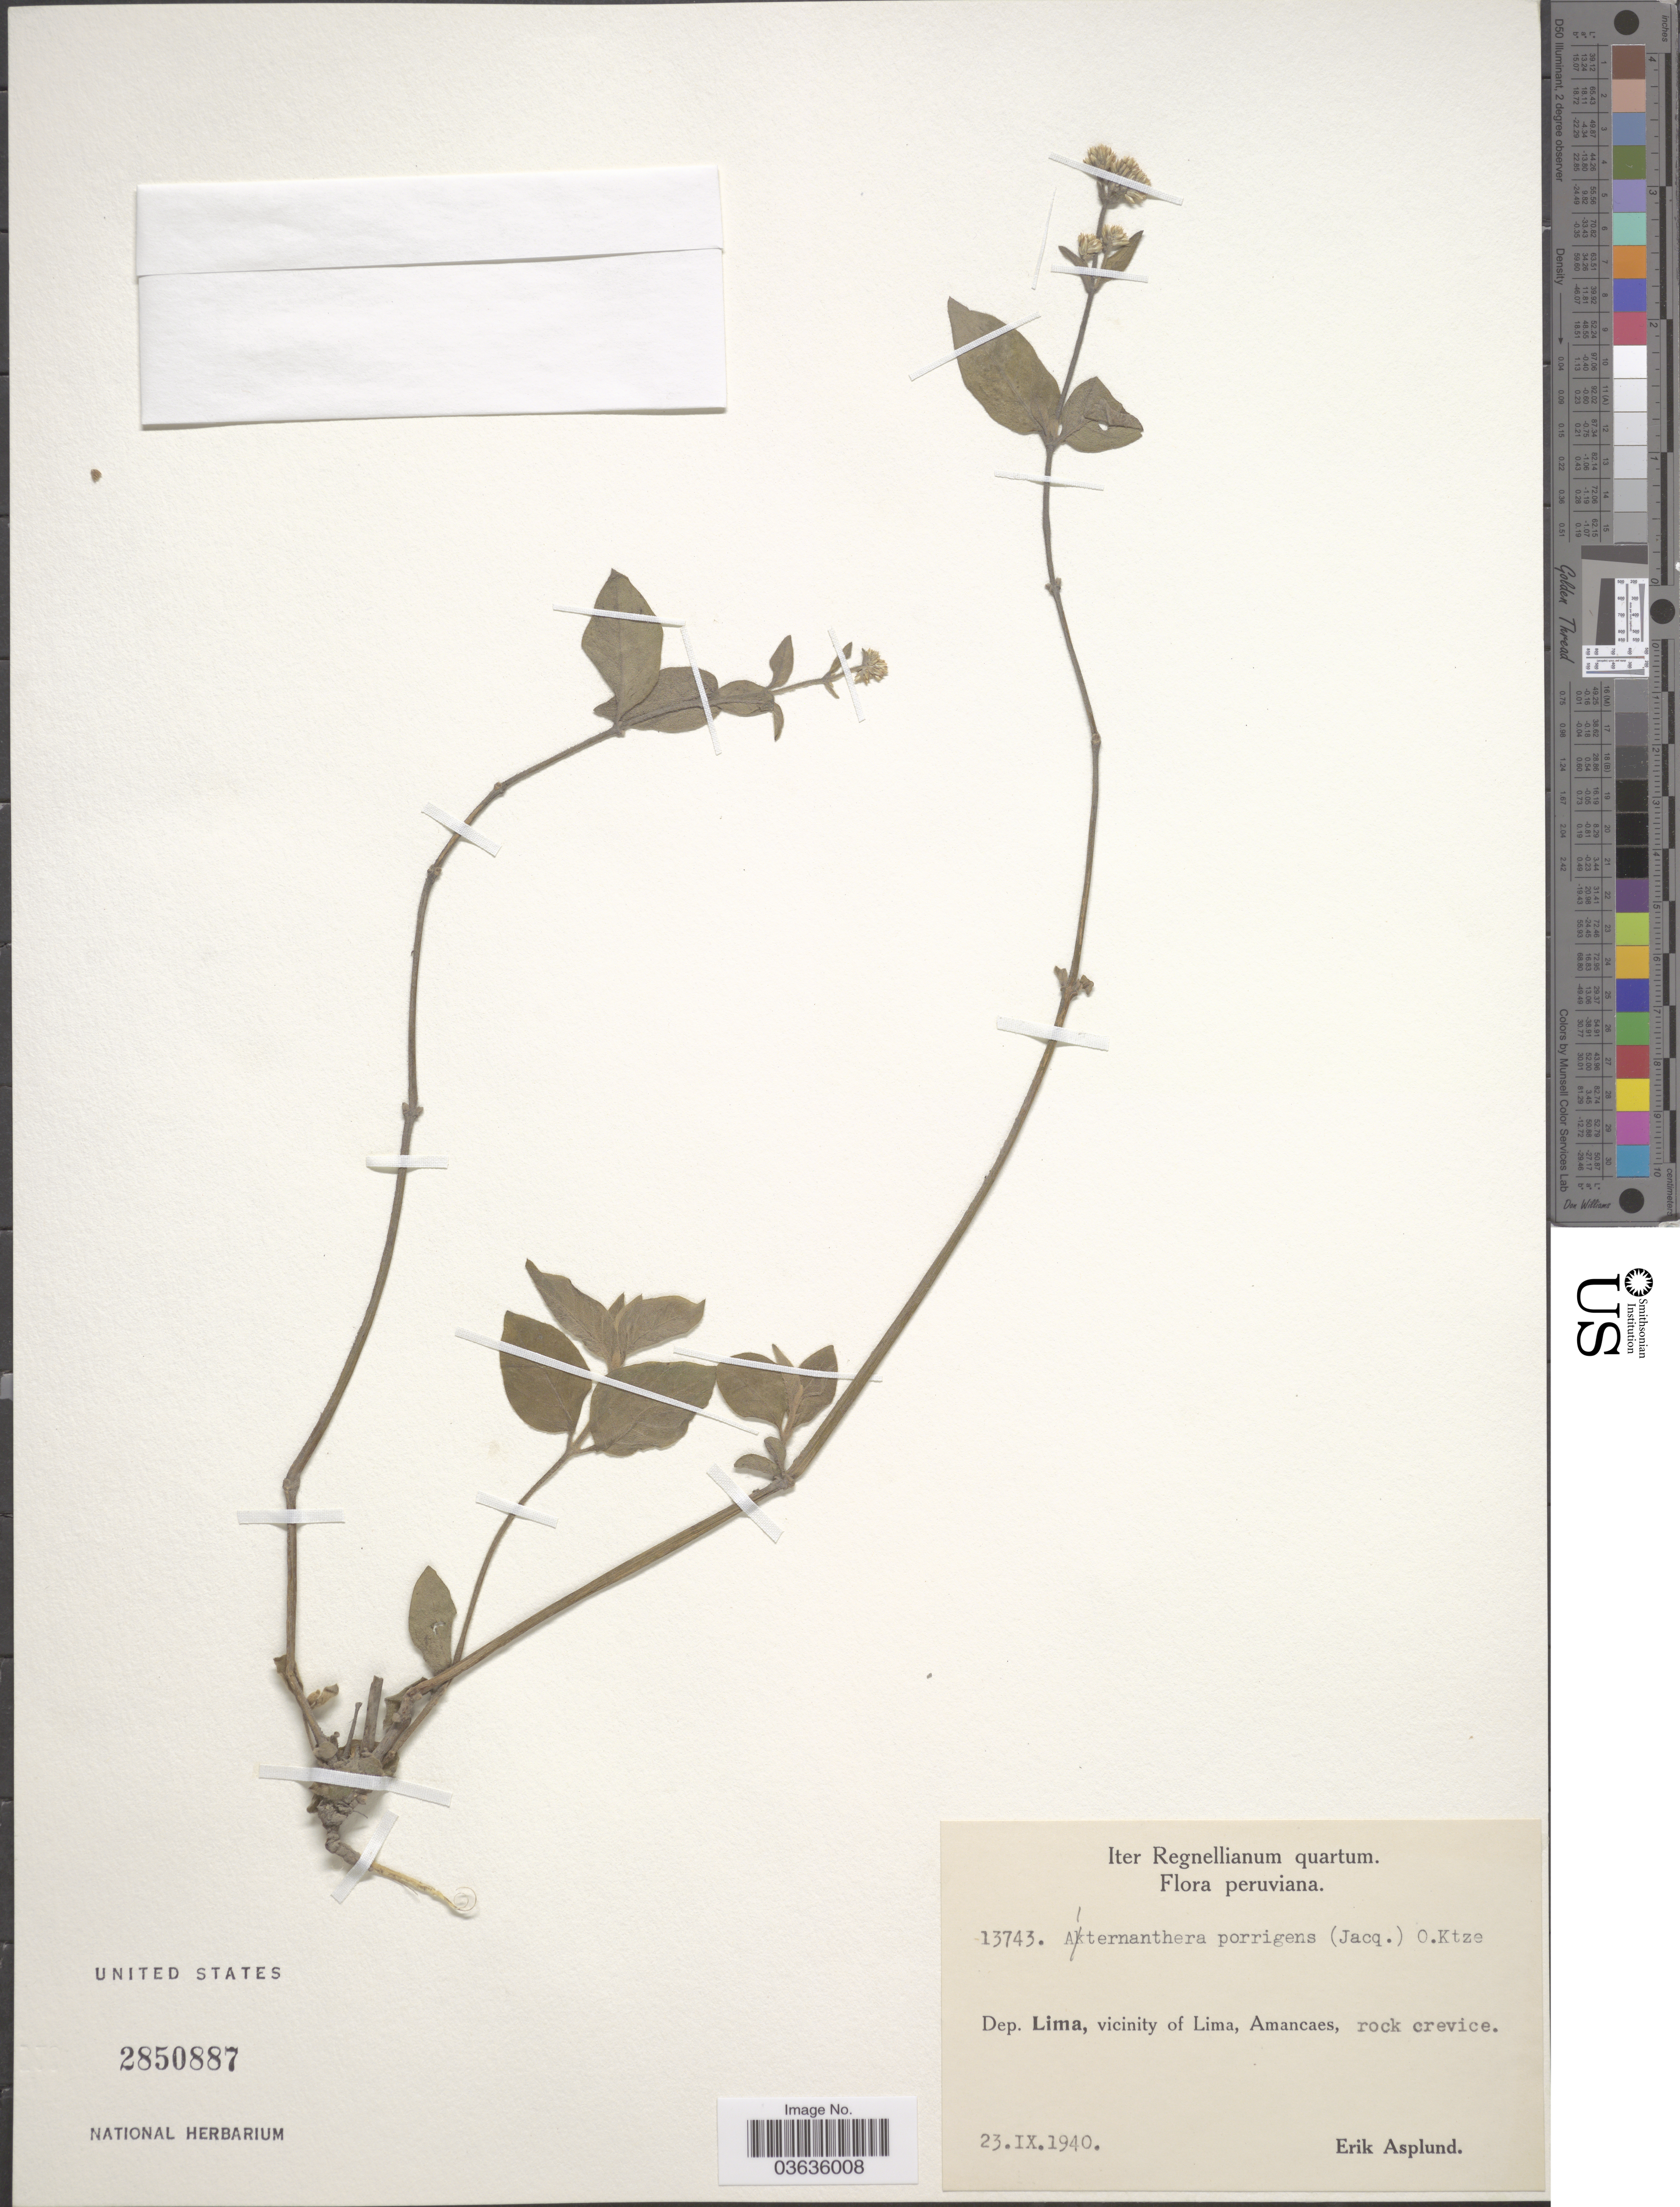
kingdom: Plantae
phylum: Tracheophyta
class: Magnoliopsida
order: Caryophyllales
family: Amaranthaceae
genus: Alternanthera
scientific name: Alternanthera brasiliana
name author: (L.) Kuntze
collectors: E. Asplund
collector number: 13743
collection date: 1940-09-23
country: Peru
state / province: Lima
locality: Dep. Lima, vicinity of Lima, Amancaes.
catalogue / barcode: US 2850887